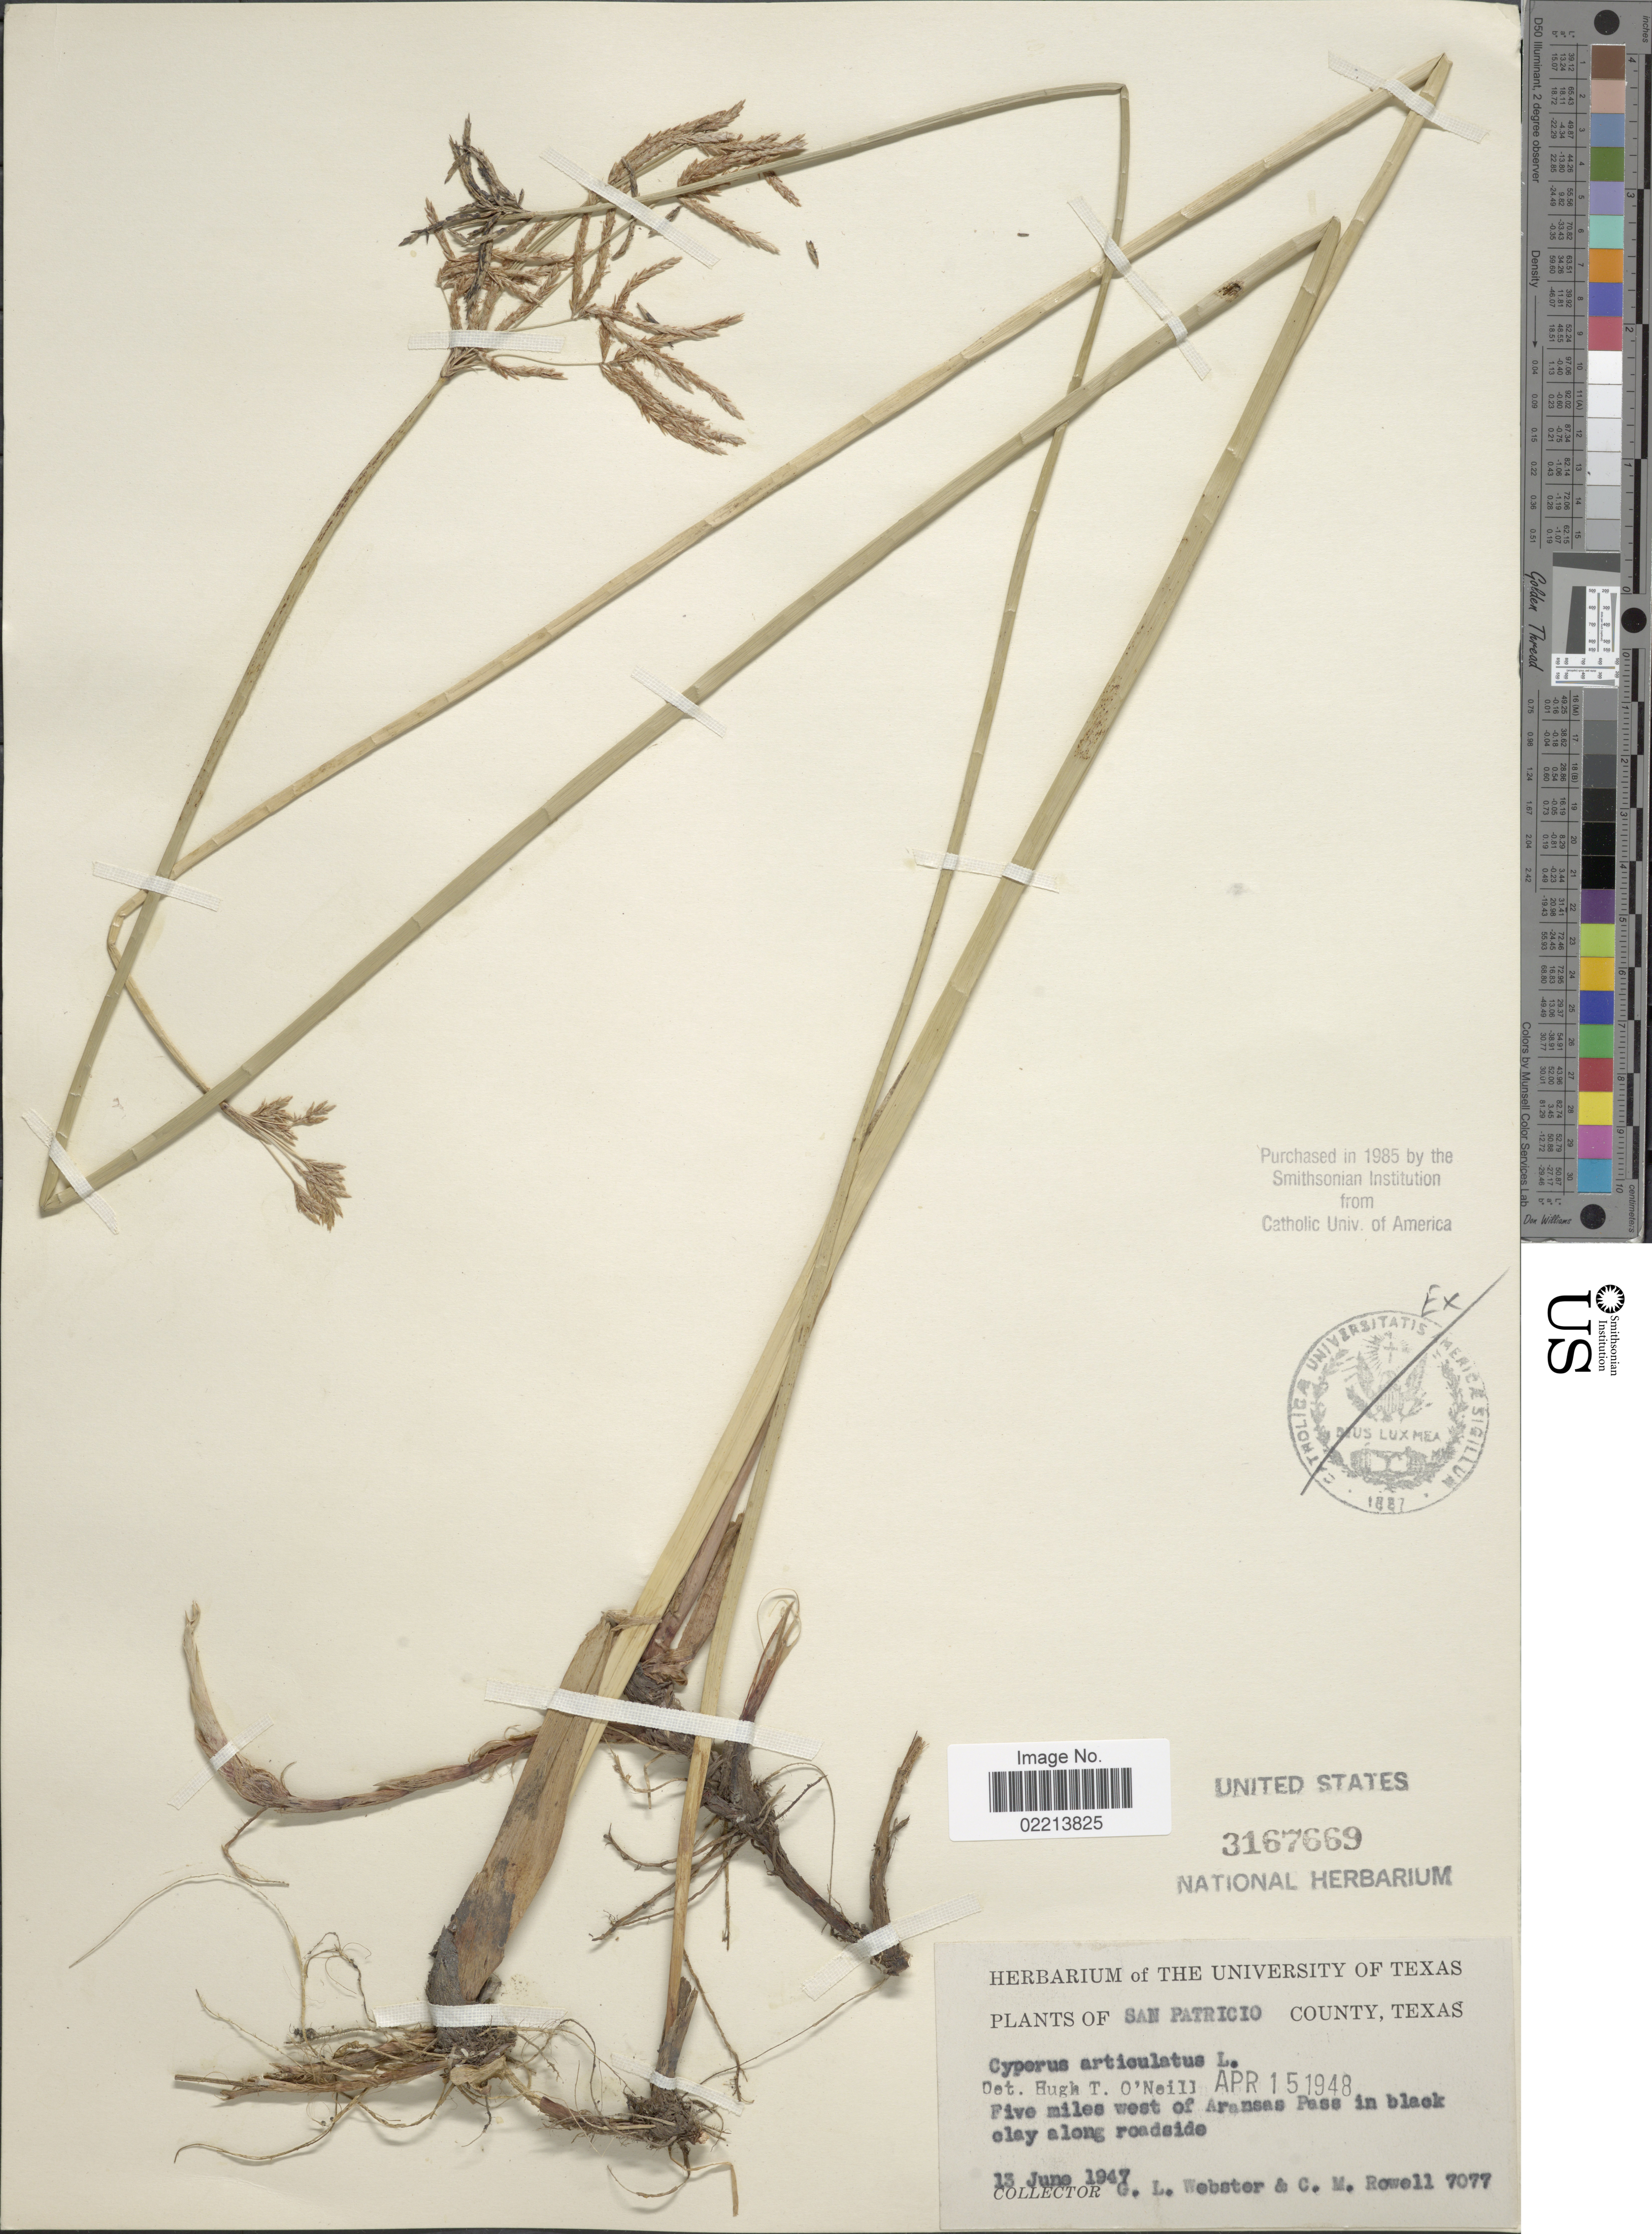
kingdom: Plantae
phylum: Tracheophyta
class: Liliopsida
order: Poales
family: Cyperaceae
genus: Cyperus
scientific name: Cyperus articulatus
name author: L.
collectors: G. L. Webster & C. M. Rowell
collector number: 7077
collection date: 1947-06-13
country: United States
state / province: Texas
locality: San Patricio County. Five miles west of Aransas Pass in black clay along roadside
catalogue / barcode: US 3167669